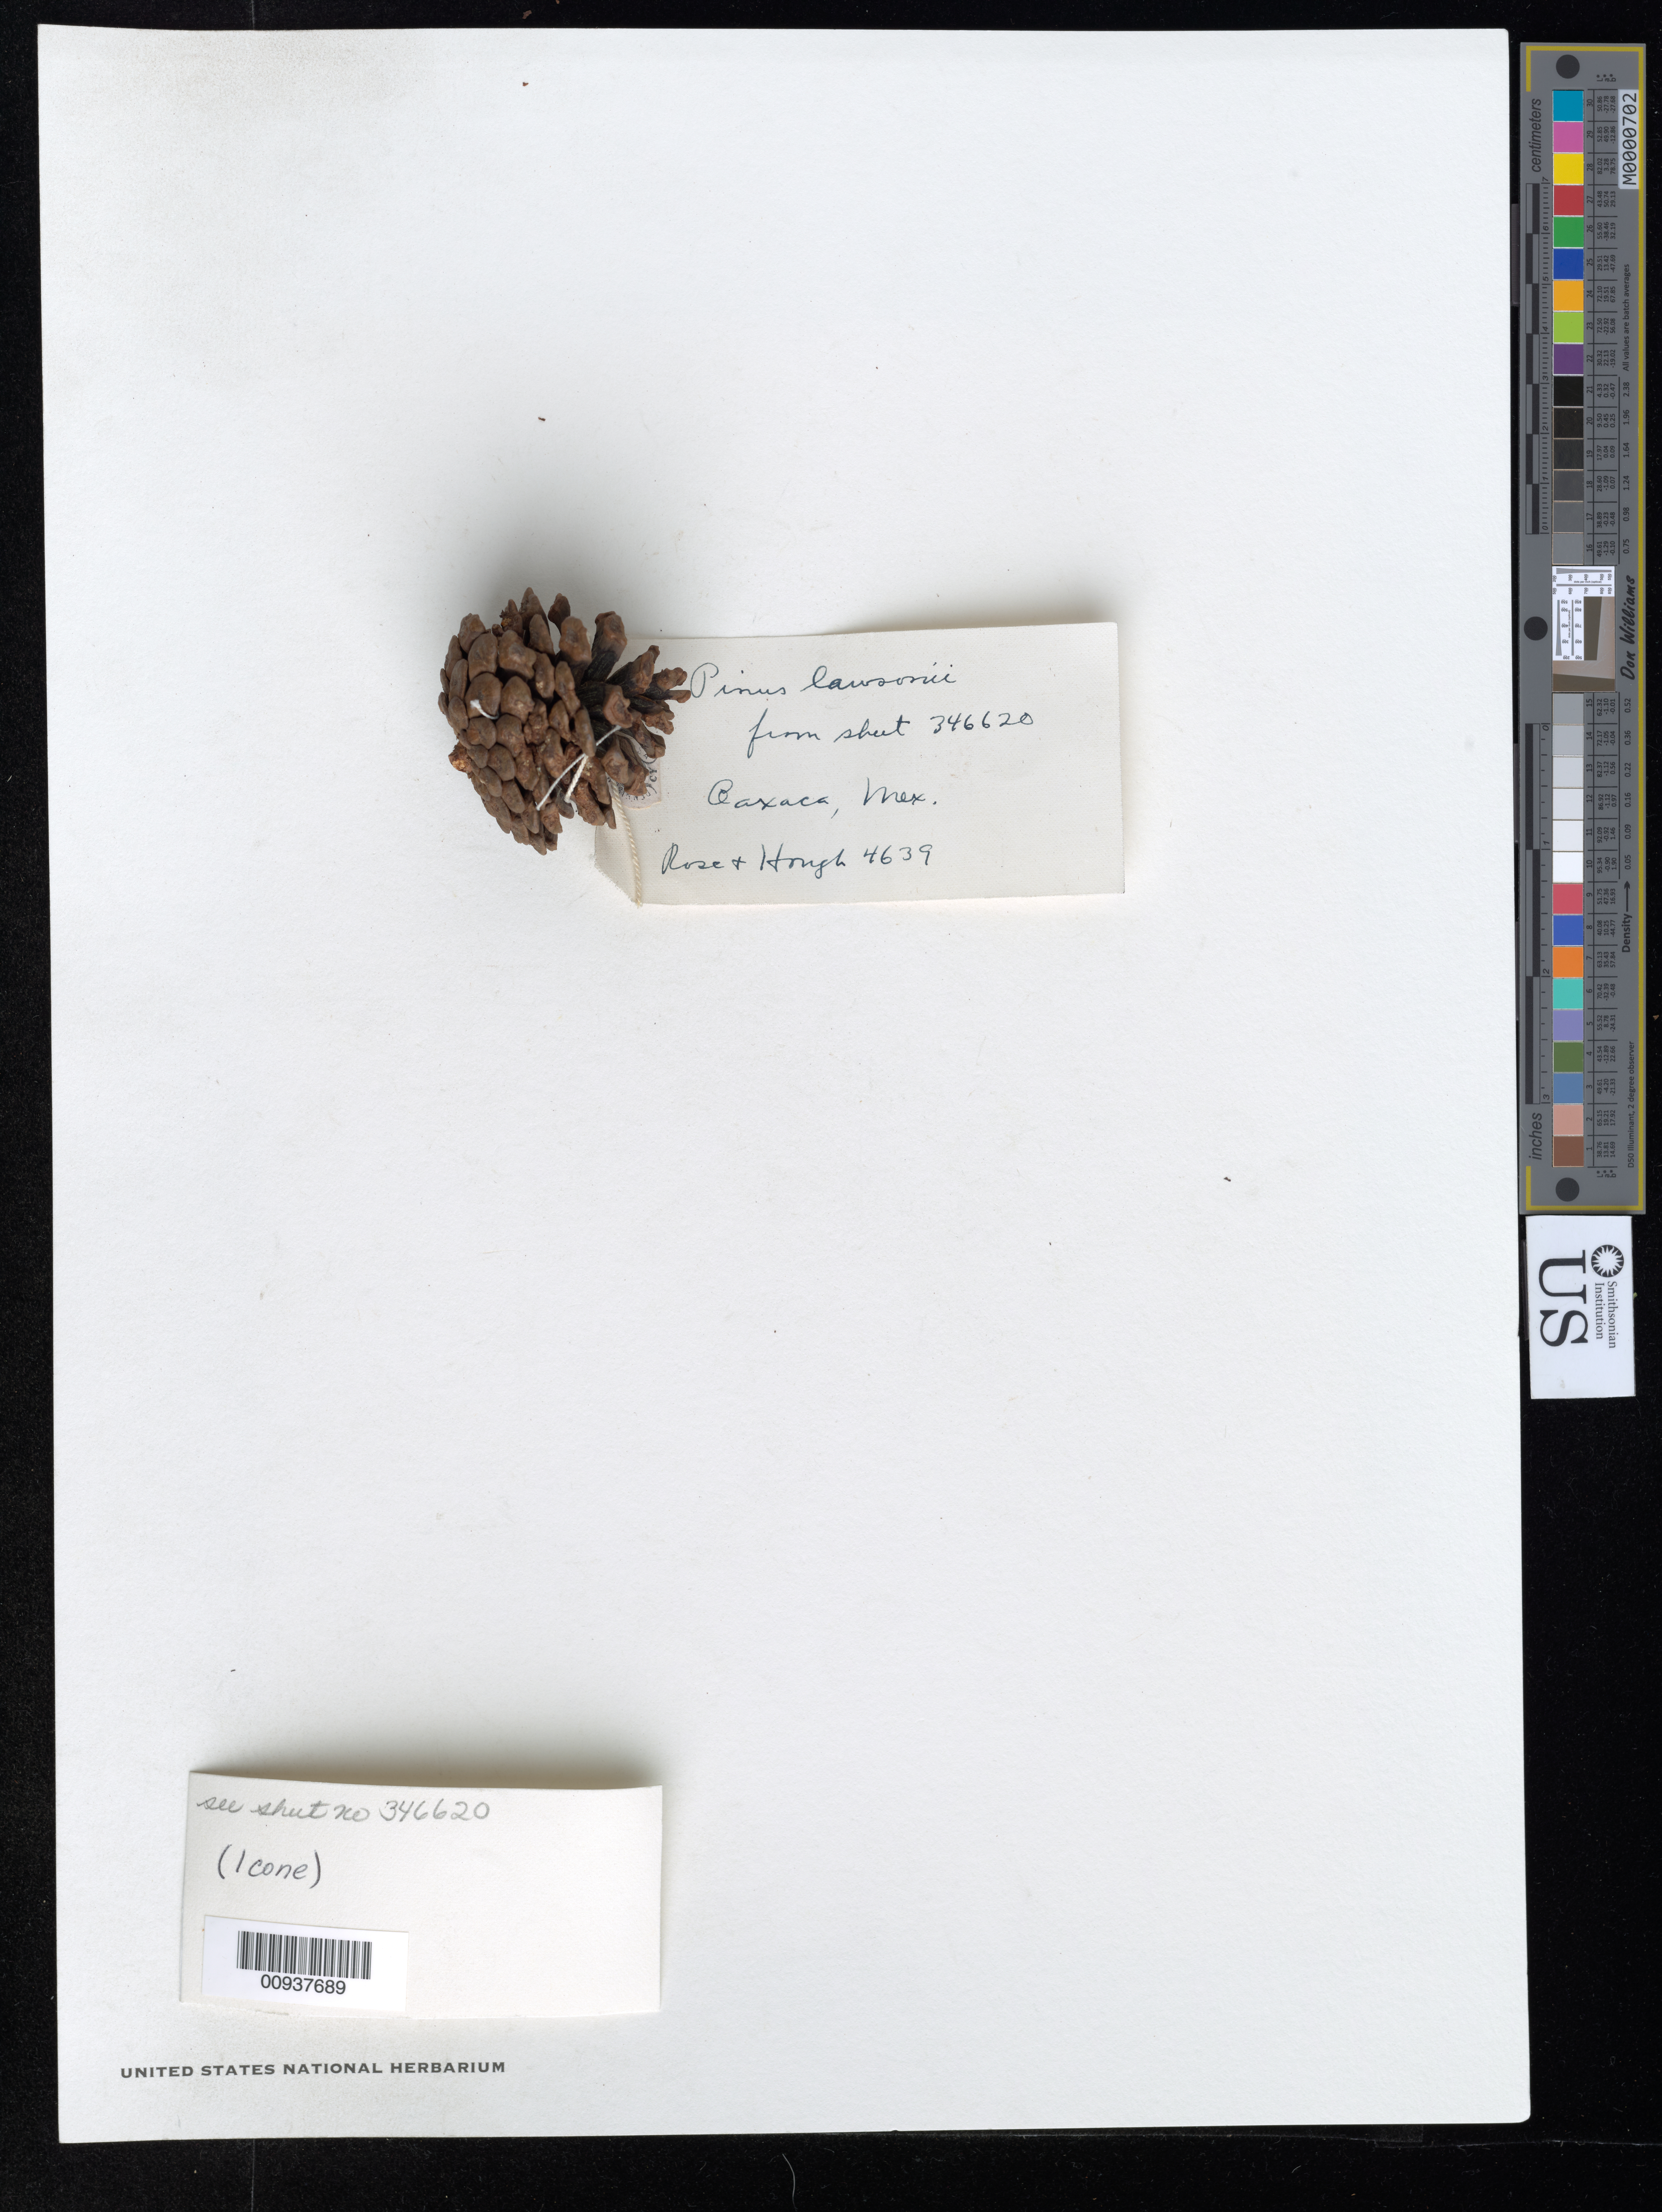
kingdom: Plantae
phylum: Tracheophyta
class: Pinopsida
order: Pinales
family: Pinaceae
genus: Pinus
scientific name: Pinus lawsonii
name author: Roezl ex Gordon & Glend.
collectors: J. N. Rose & W. Hough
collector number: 4639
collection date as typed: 16 Jun 1899 to 21 Jun 1899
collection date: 1899-06-16/1899-06-21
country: Mexico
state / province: Oaxaca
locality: Las Sedas.